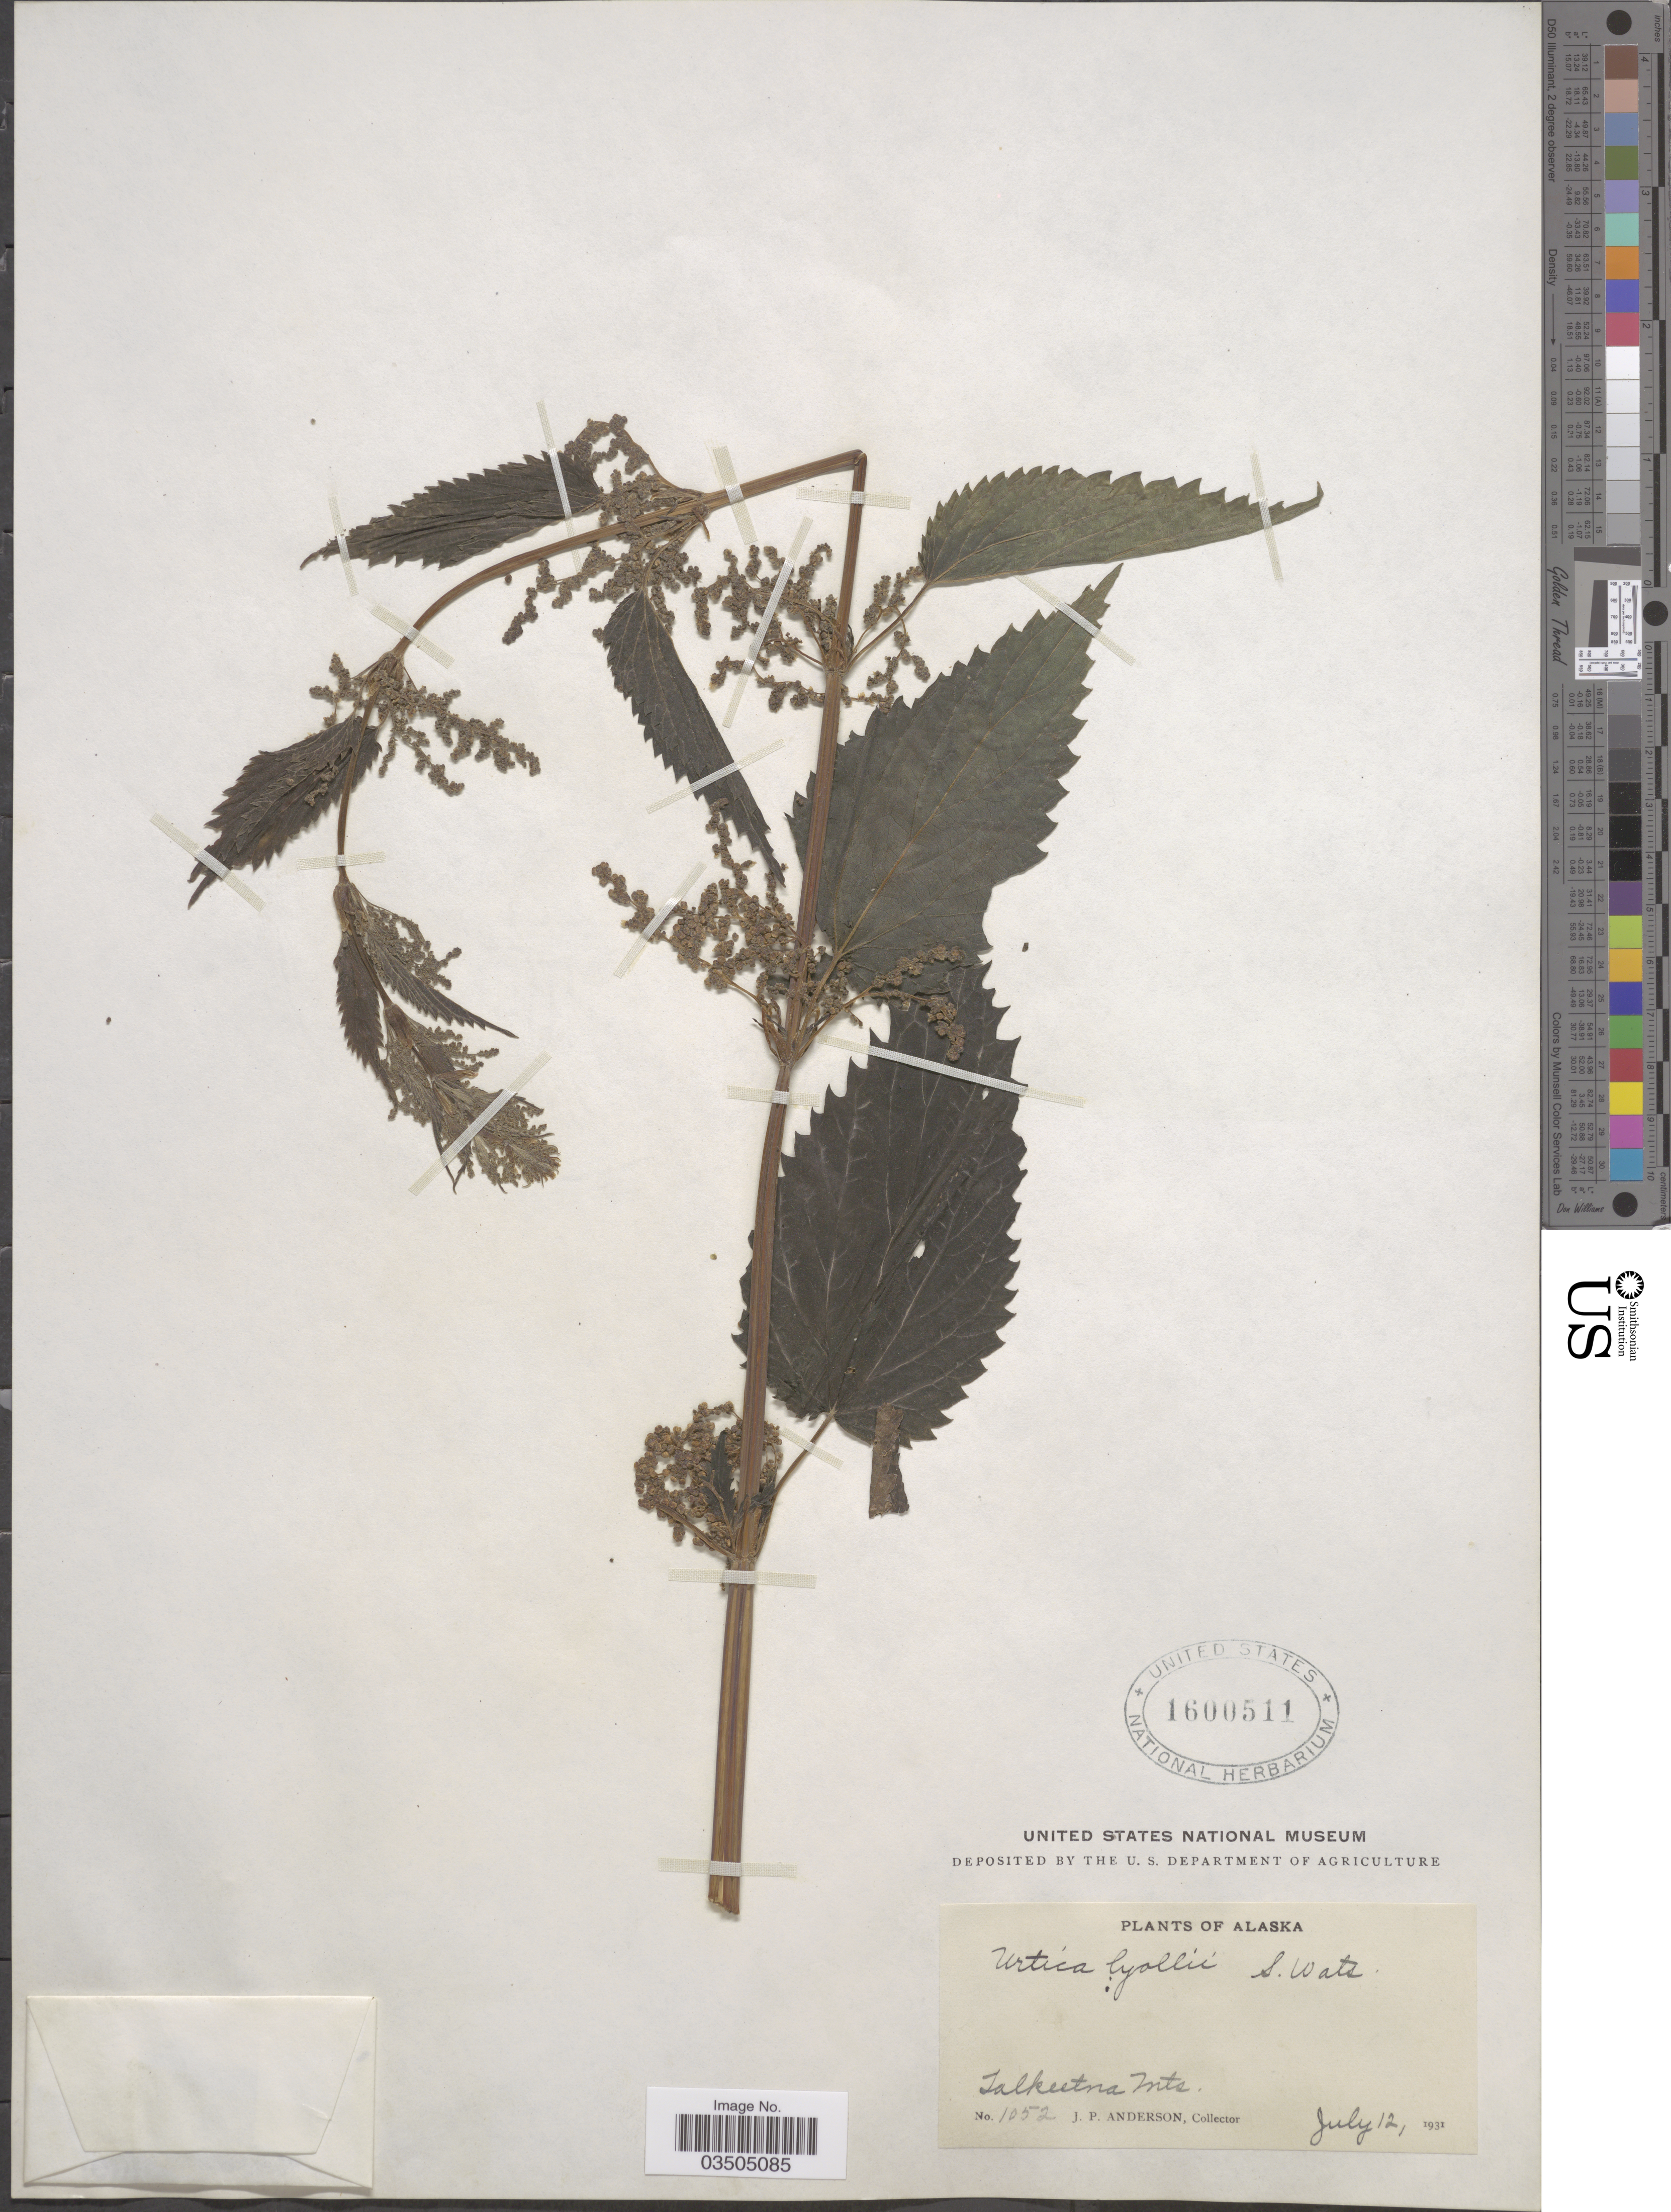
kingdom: Plantae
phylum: Tracheophyta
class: Magnoliopsida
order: Rosales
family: Urticaceae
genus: Urtica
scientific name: Urtica dioica subsp. gracilis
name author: L.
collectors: J. P. Anderson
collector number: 1052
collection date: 1931-07-12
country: United States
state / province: Alaska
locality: Talkeetna Mts.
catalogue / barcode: US 1600511